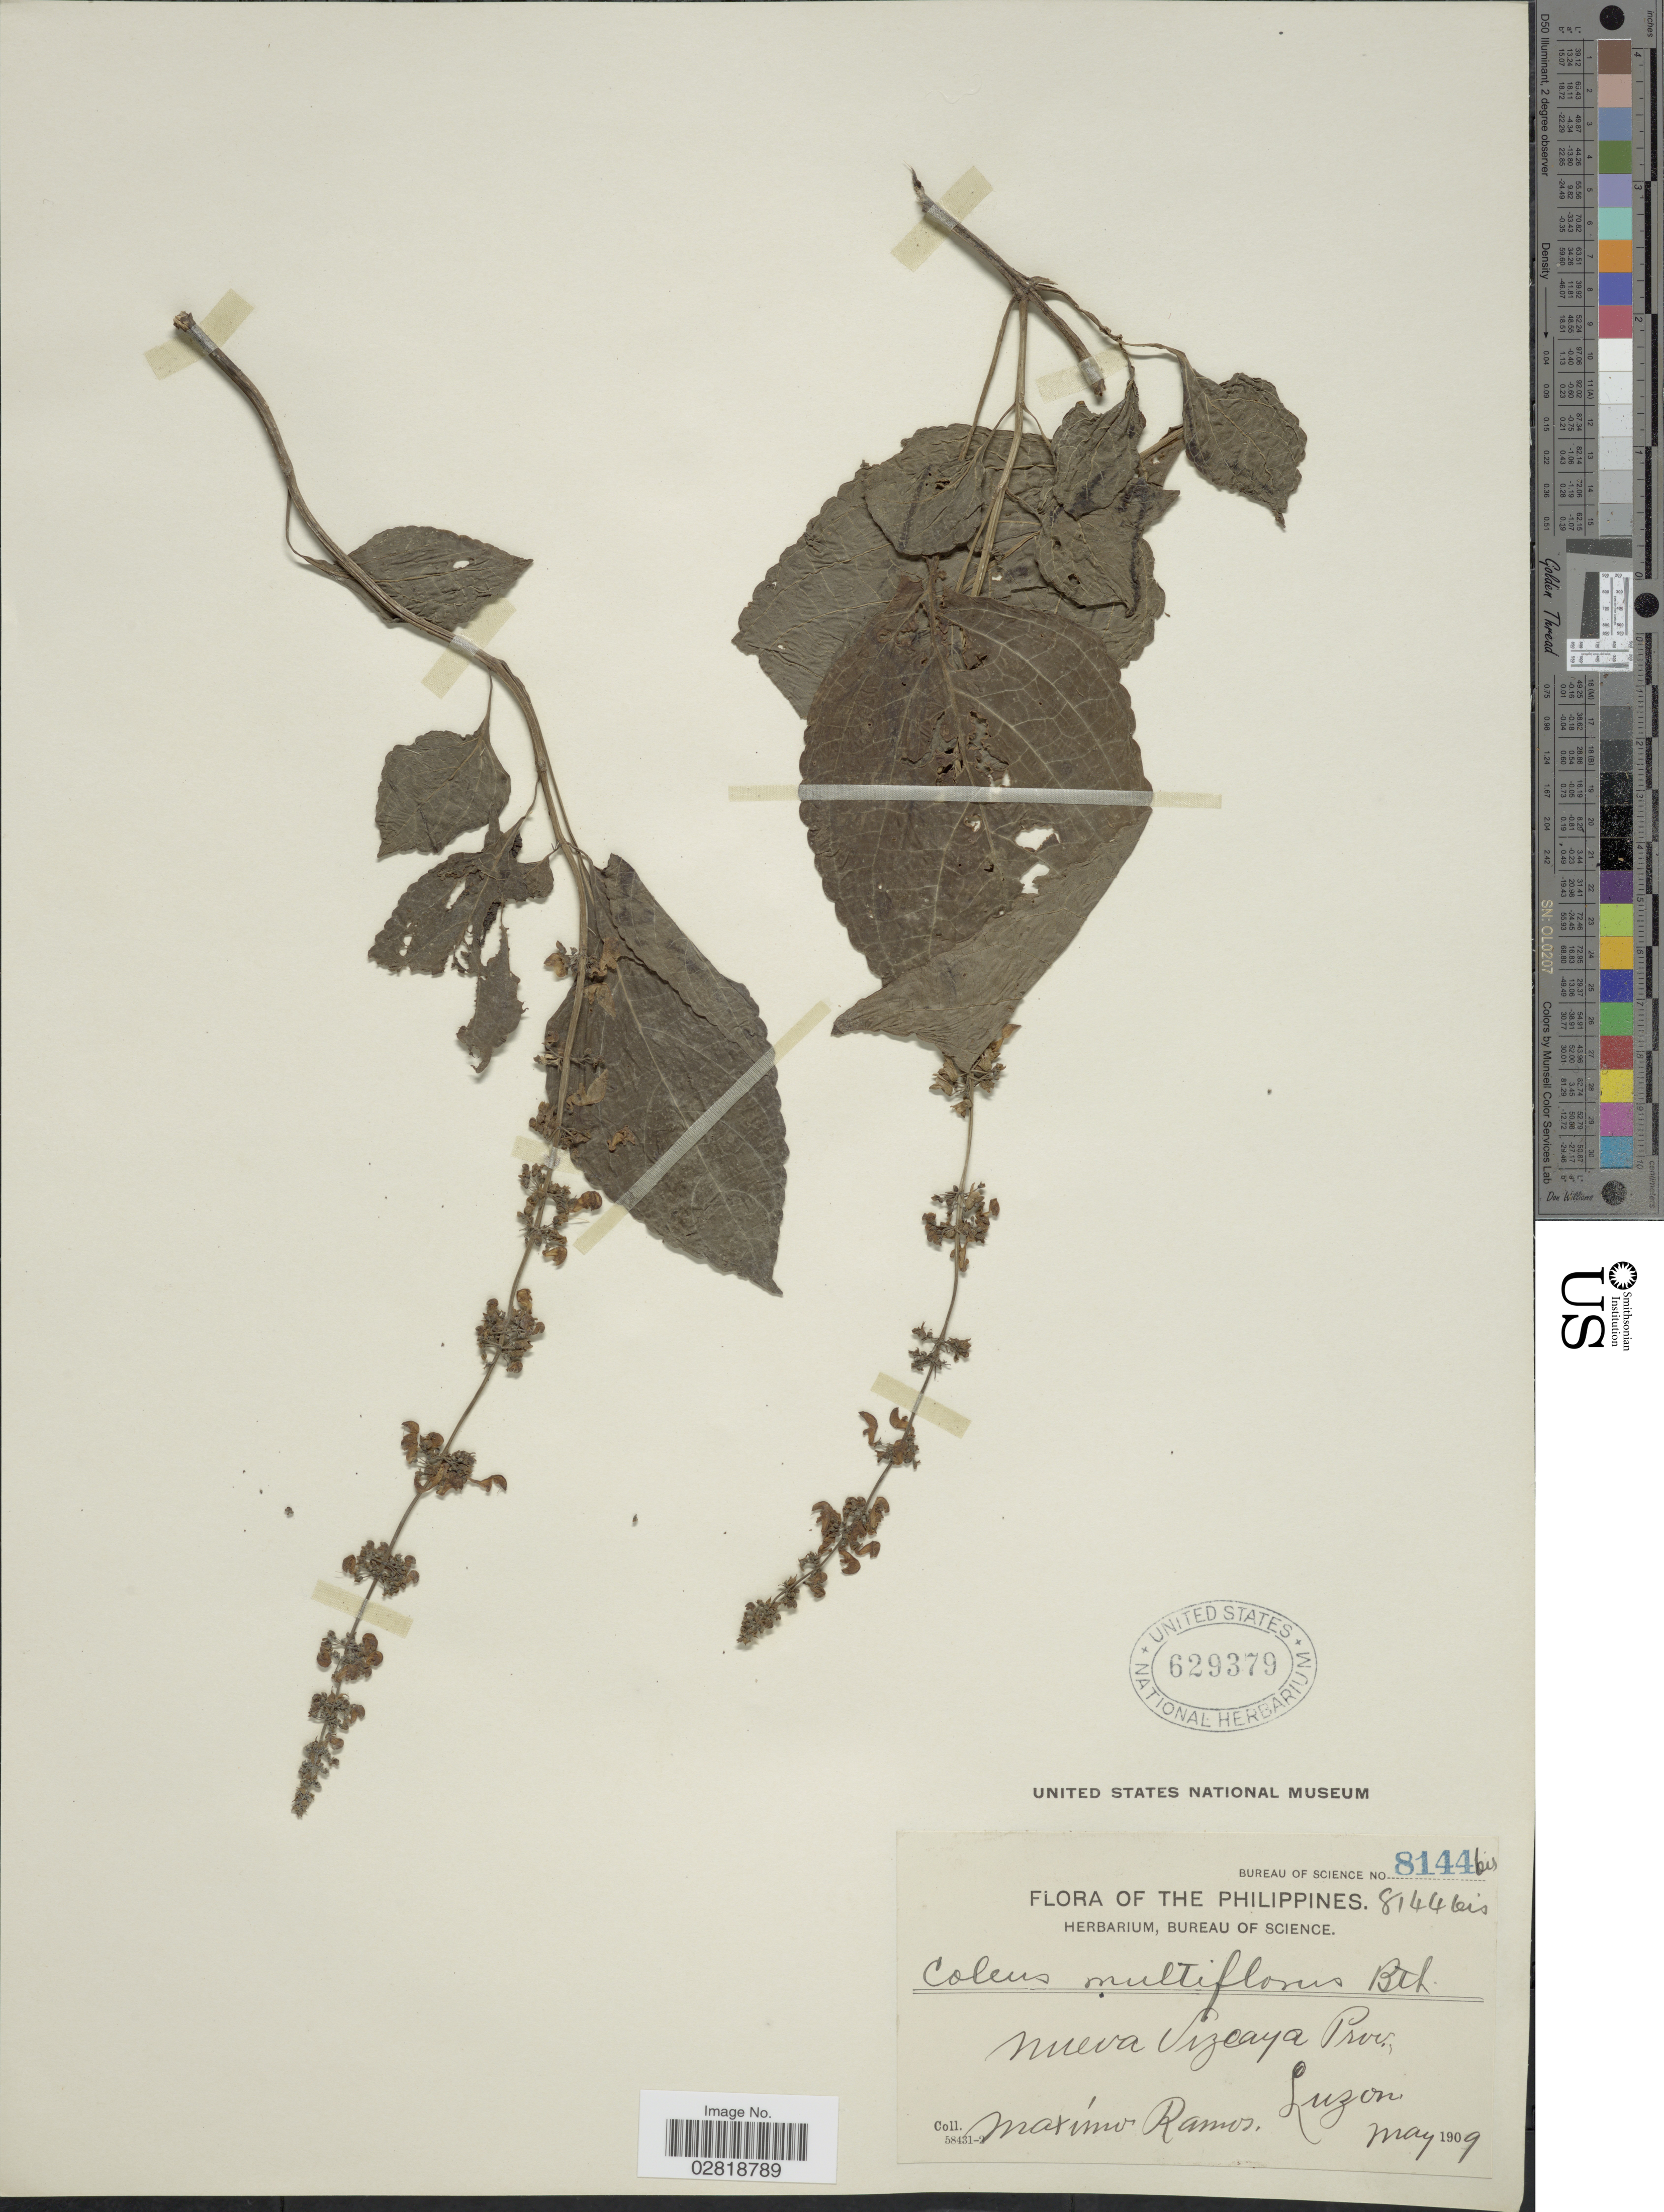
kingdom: Plantae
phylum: Tracheophyta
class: Magnoliopsida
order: Lamiales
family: Lamiaceae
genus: Plectranthus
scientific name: Plectranthus scutellarioides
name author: (L.) R. Br.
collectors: M. Ramos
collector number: Bureau of Science 8144bis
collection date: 1909-05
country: Philippines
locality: Nueva Vizcaya Prov., Luzon.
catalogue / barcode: US 629379